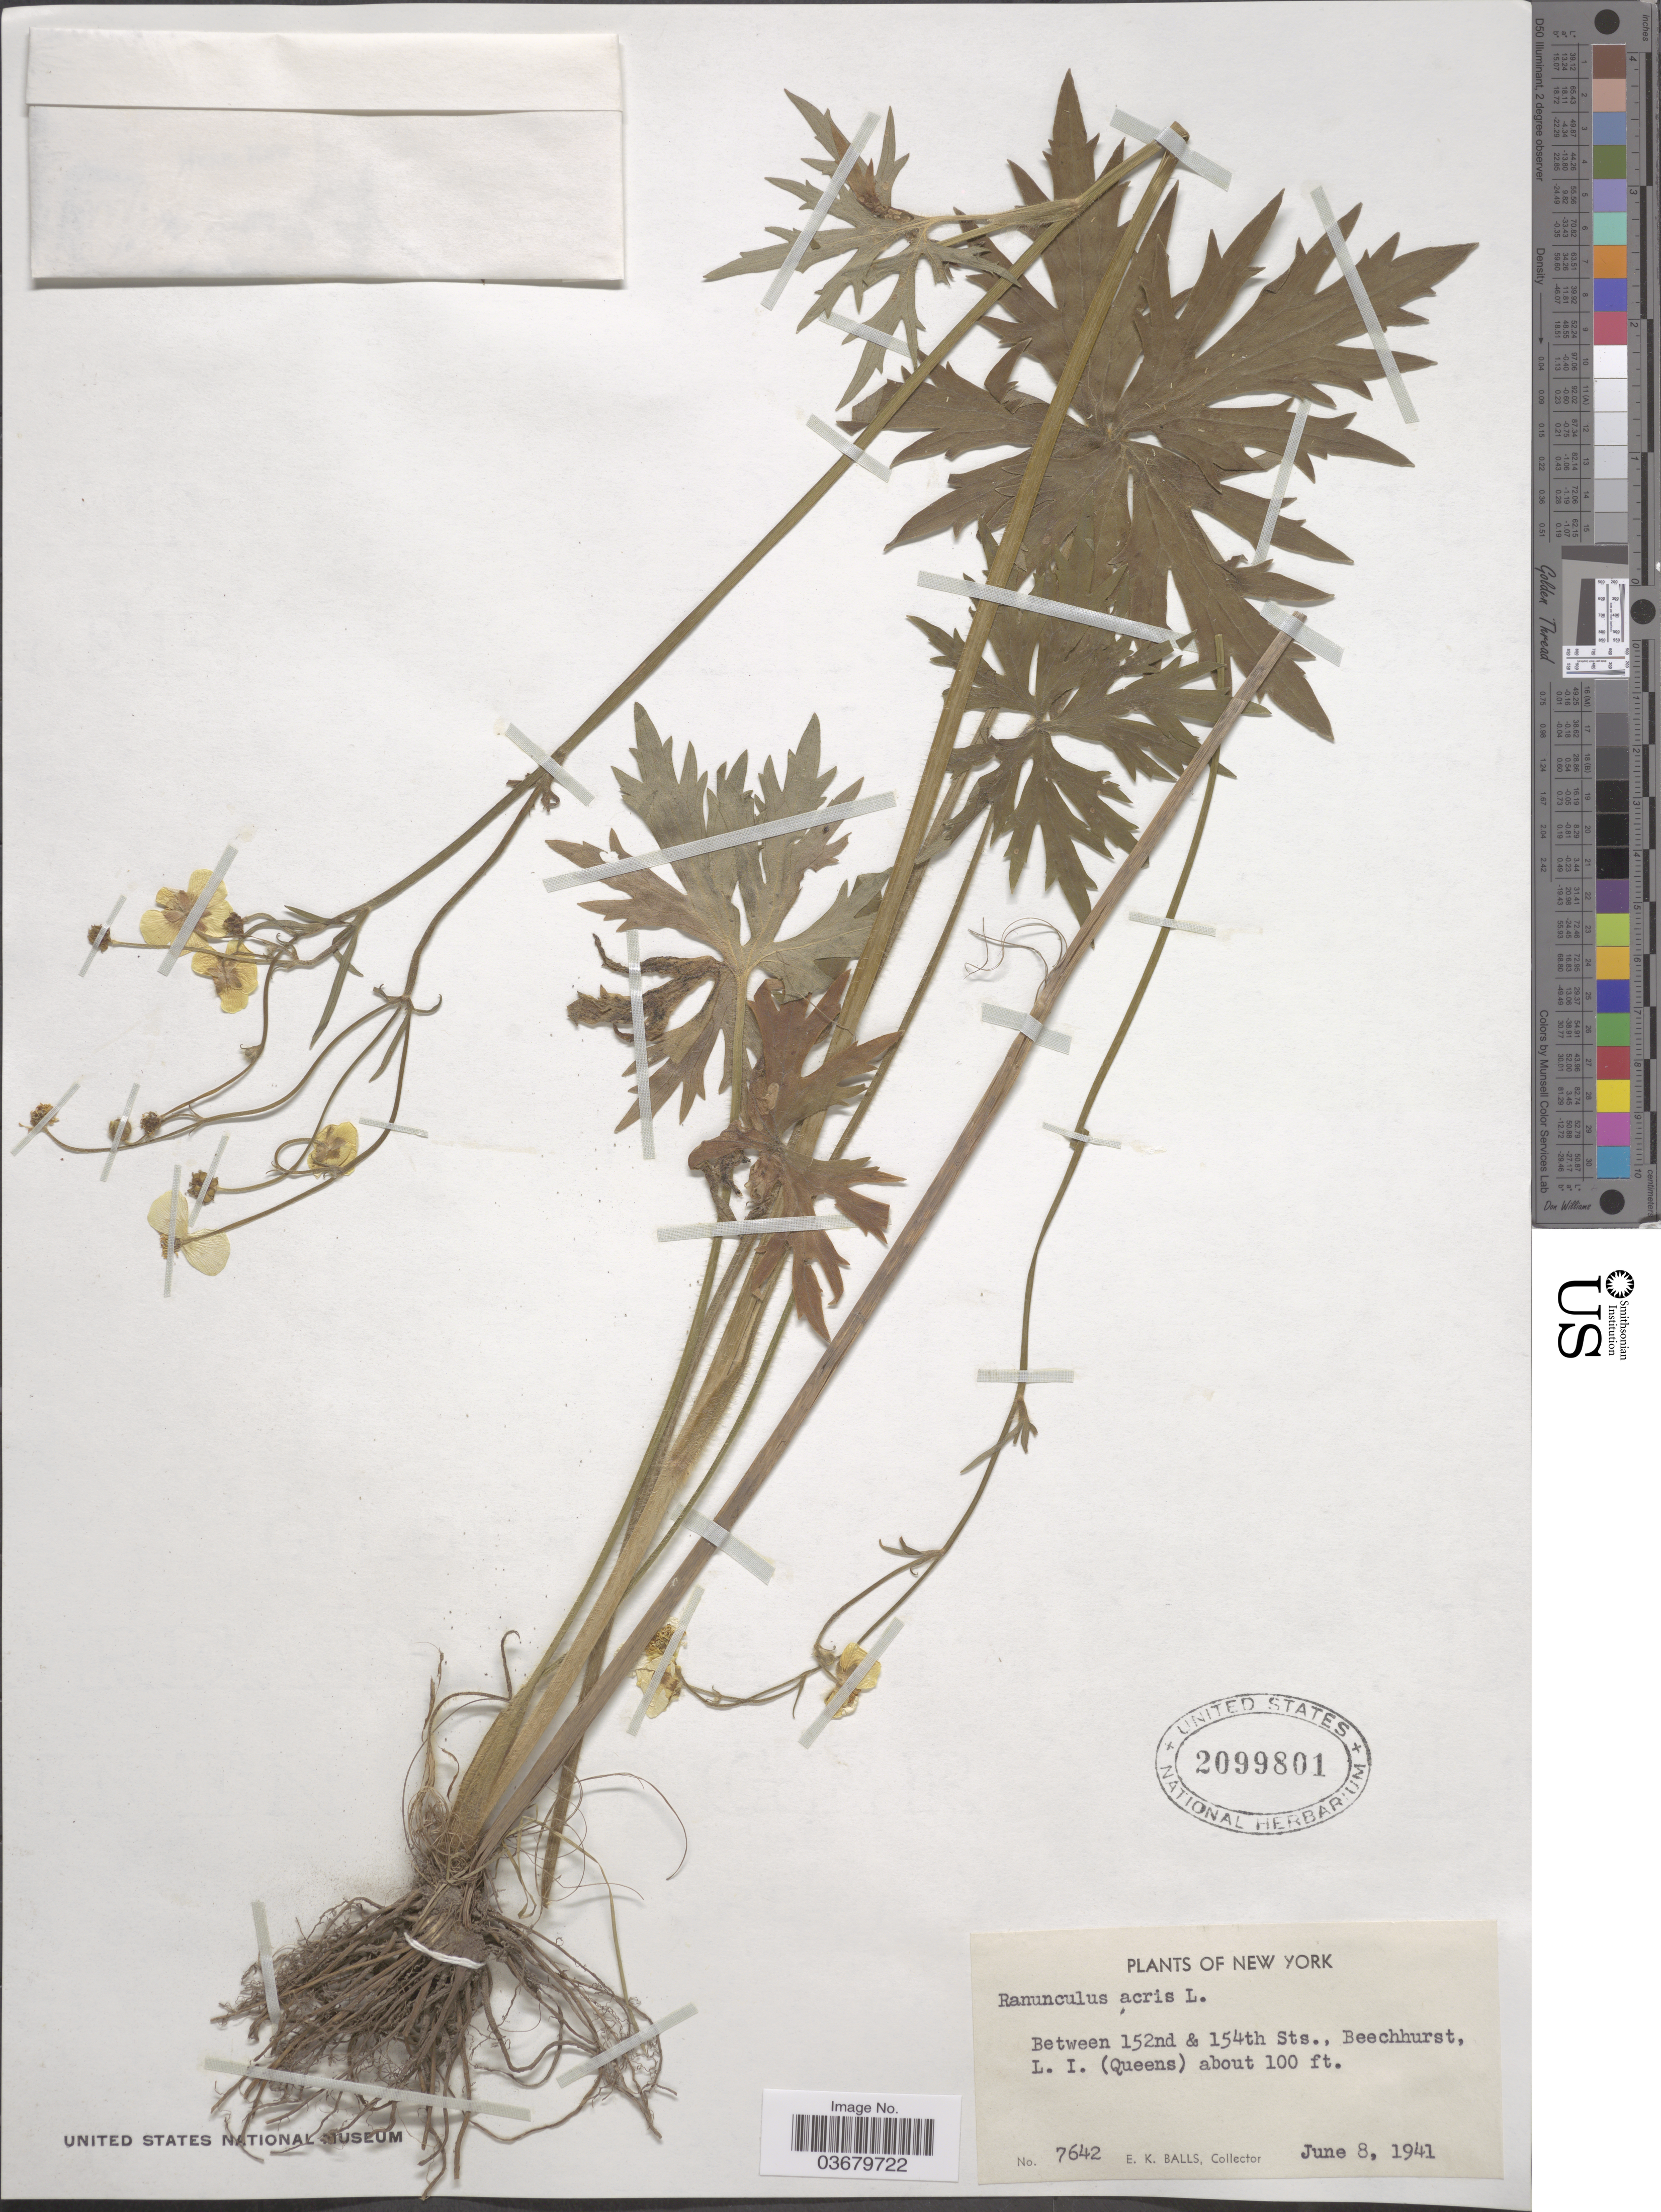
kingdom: Plantae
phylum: Tracheophyta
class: Magnoliopsida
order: Ranunculales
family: Ranunculaceae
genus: Ranunculus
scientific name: Ranunculus acris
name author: L.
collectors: E. K. Balls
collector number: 7642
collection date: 1941-06-08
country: United States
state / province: New York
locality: Between 152nd & 154th Sts., Beechhurst, L. I. (Queens).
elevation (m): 30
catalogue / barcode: US 2099801